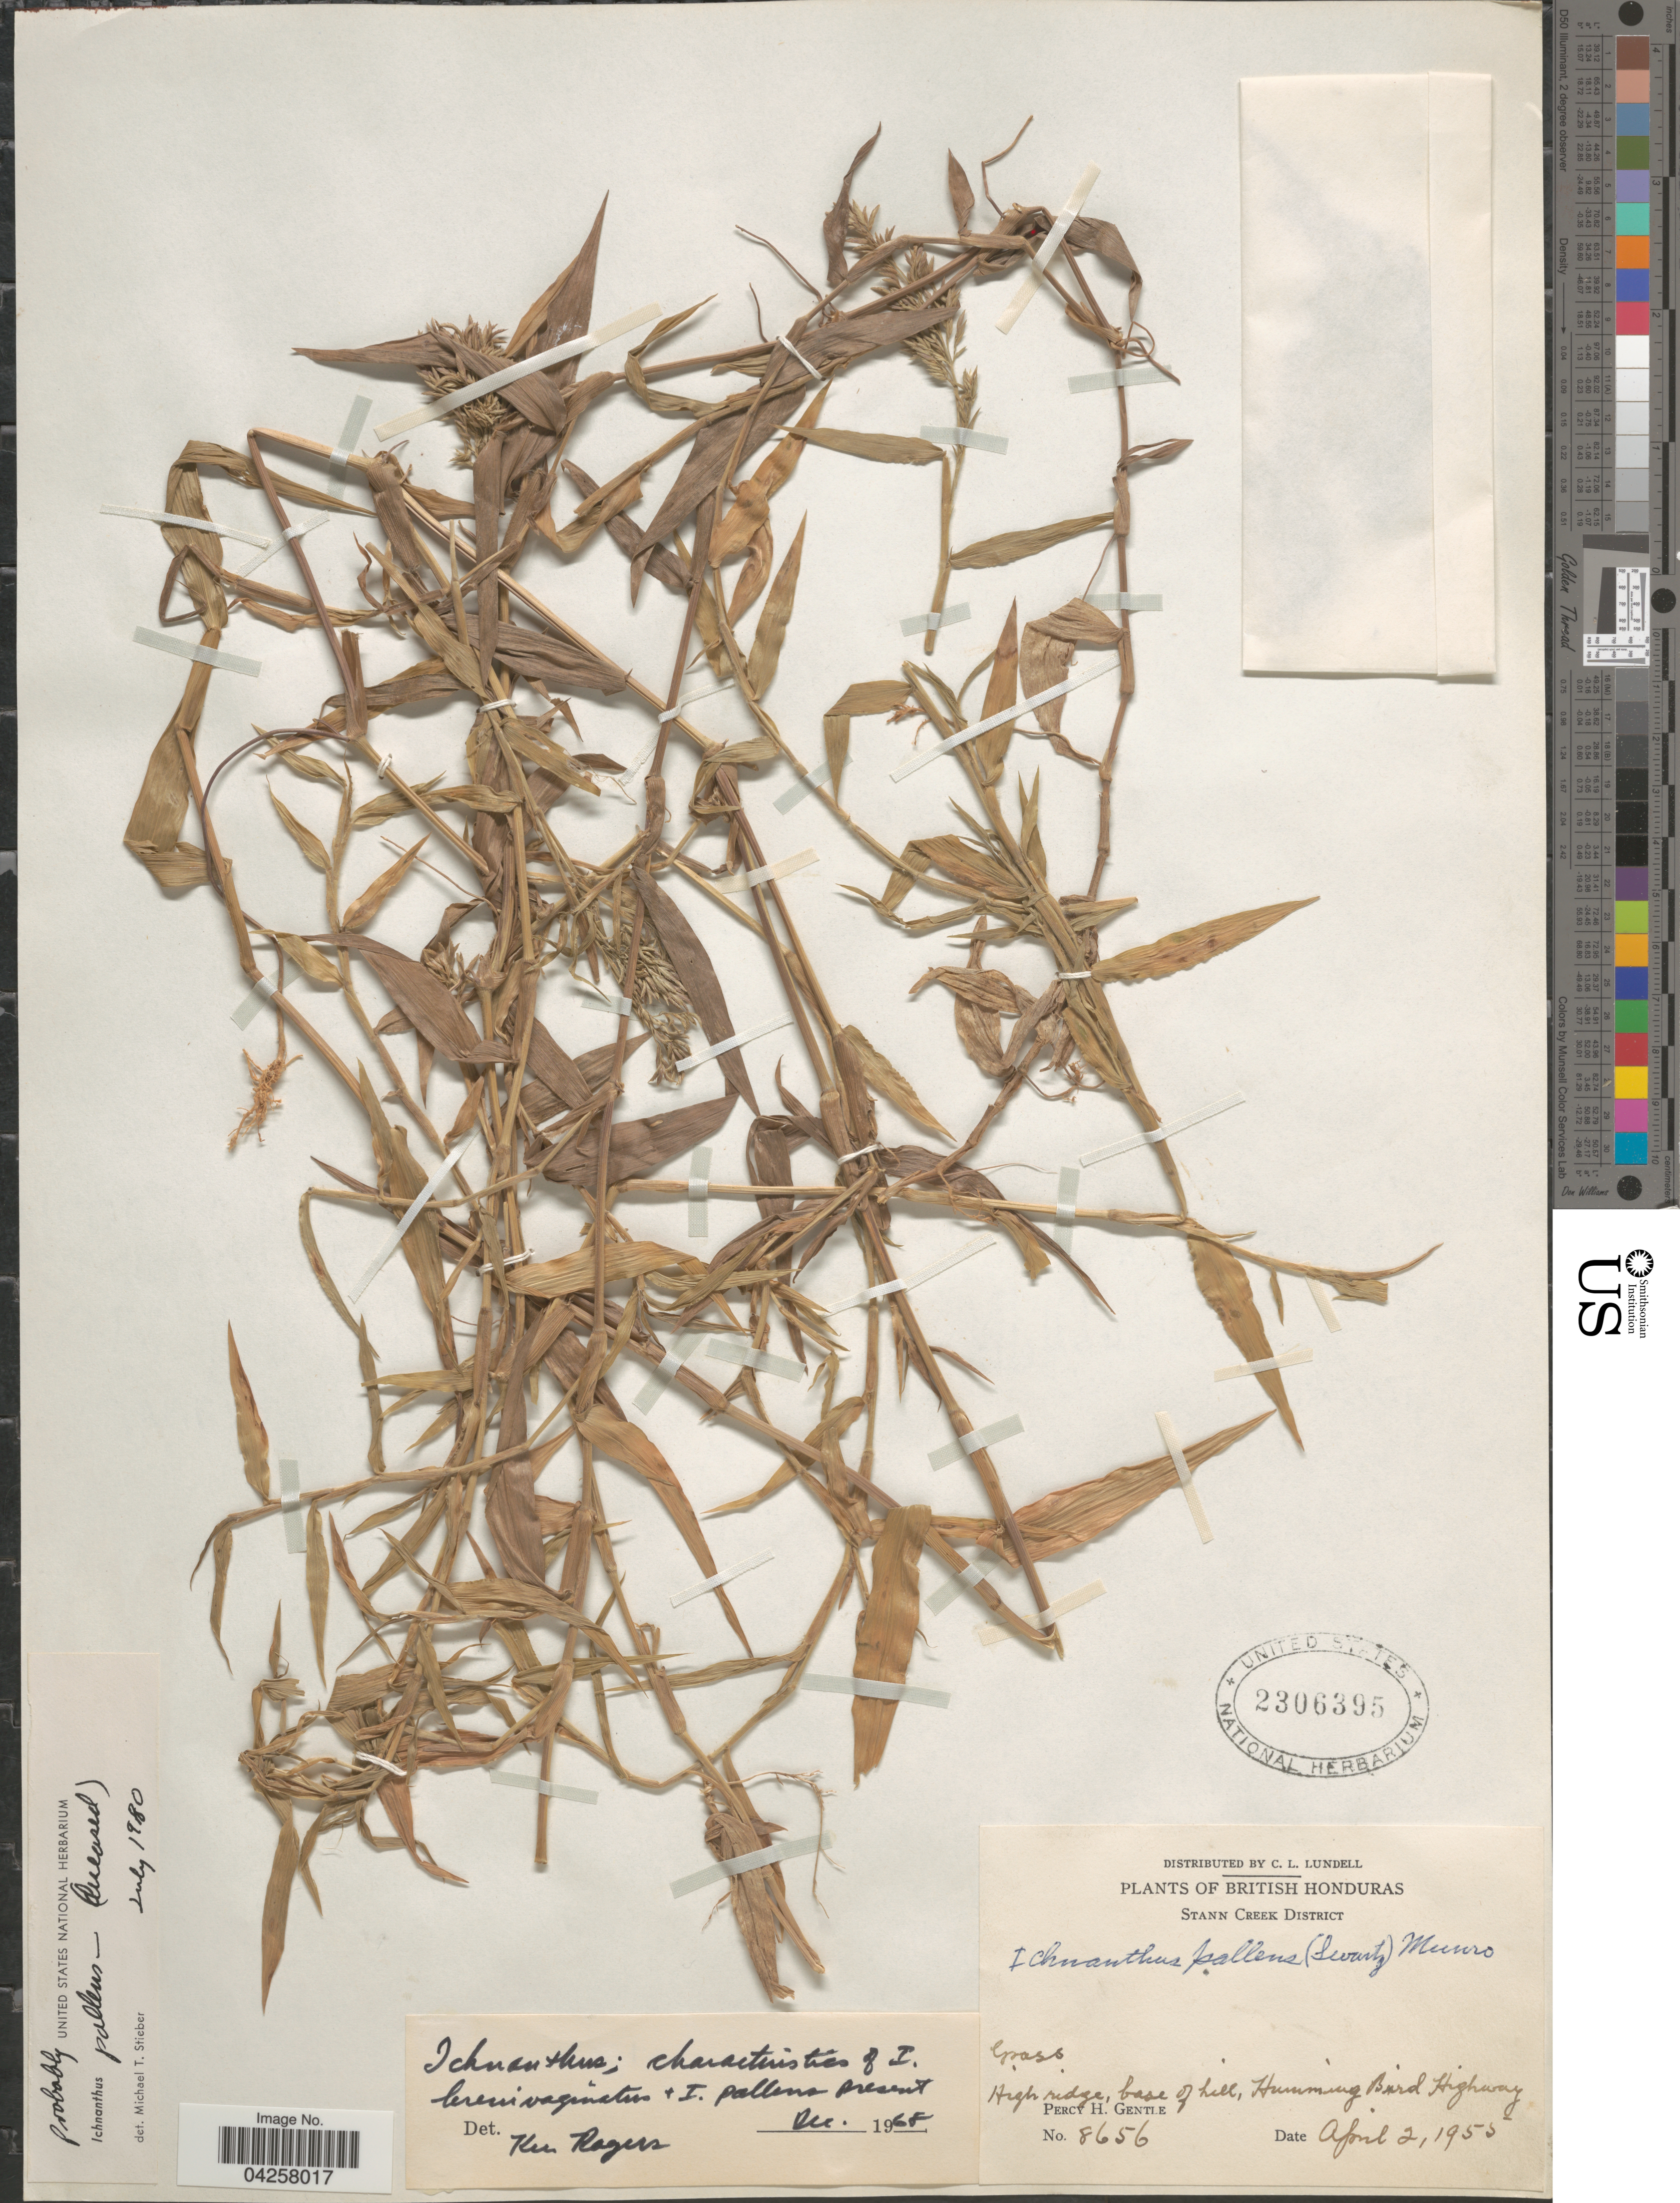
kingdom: Plantae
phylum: Tracheophyta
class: Liliopsida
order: Poales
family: Poaceae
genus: Ichnanthus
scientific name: Ichnanthus pallens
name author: (Sw.) Munro ex Benth.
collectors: P. H. Gentle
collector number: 8656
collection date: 1955-04-02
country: Belize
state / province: Stann Creek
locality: British Honduras. Stann Creek District. High ridge base of hill, Humming Bird Highway.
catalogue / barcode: US 2306395